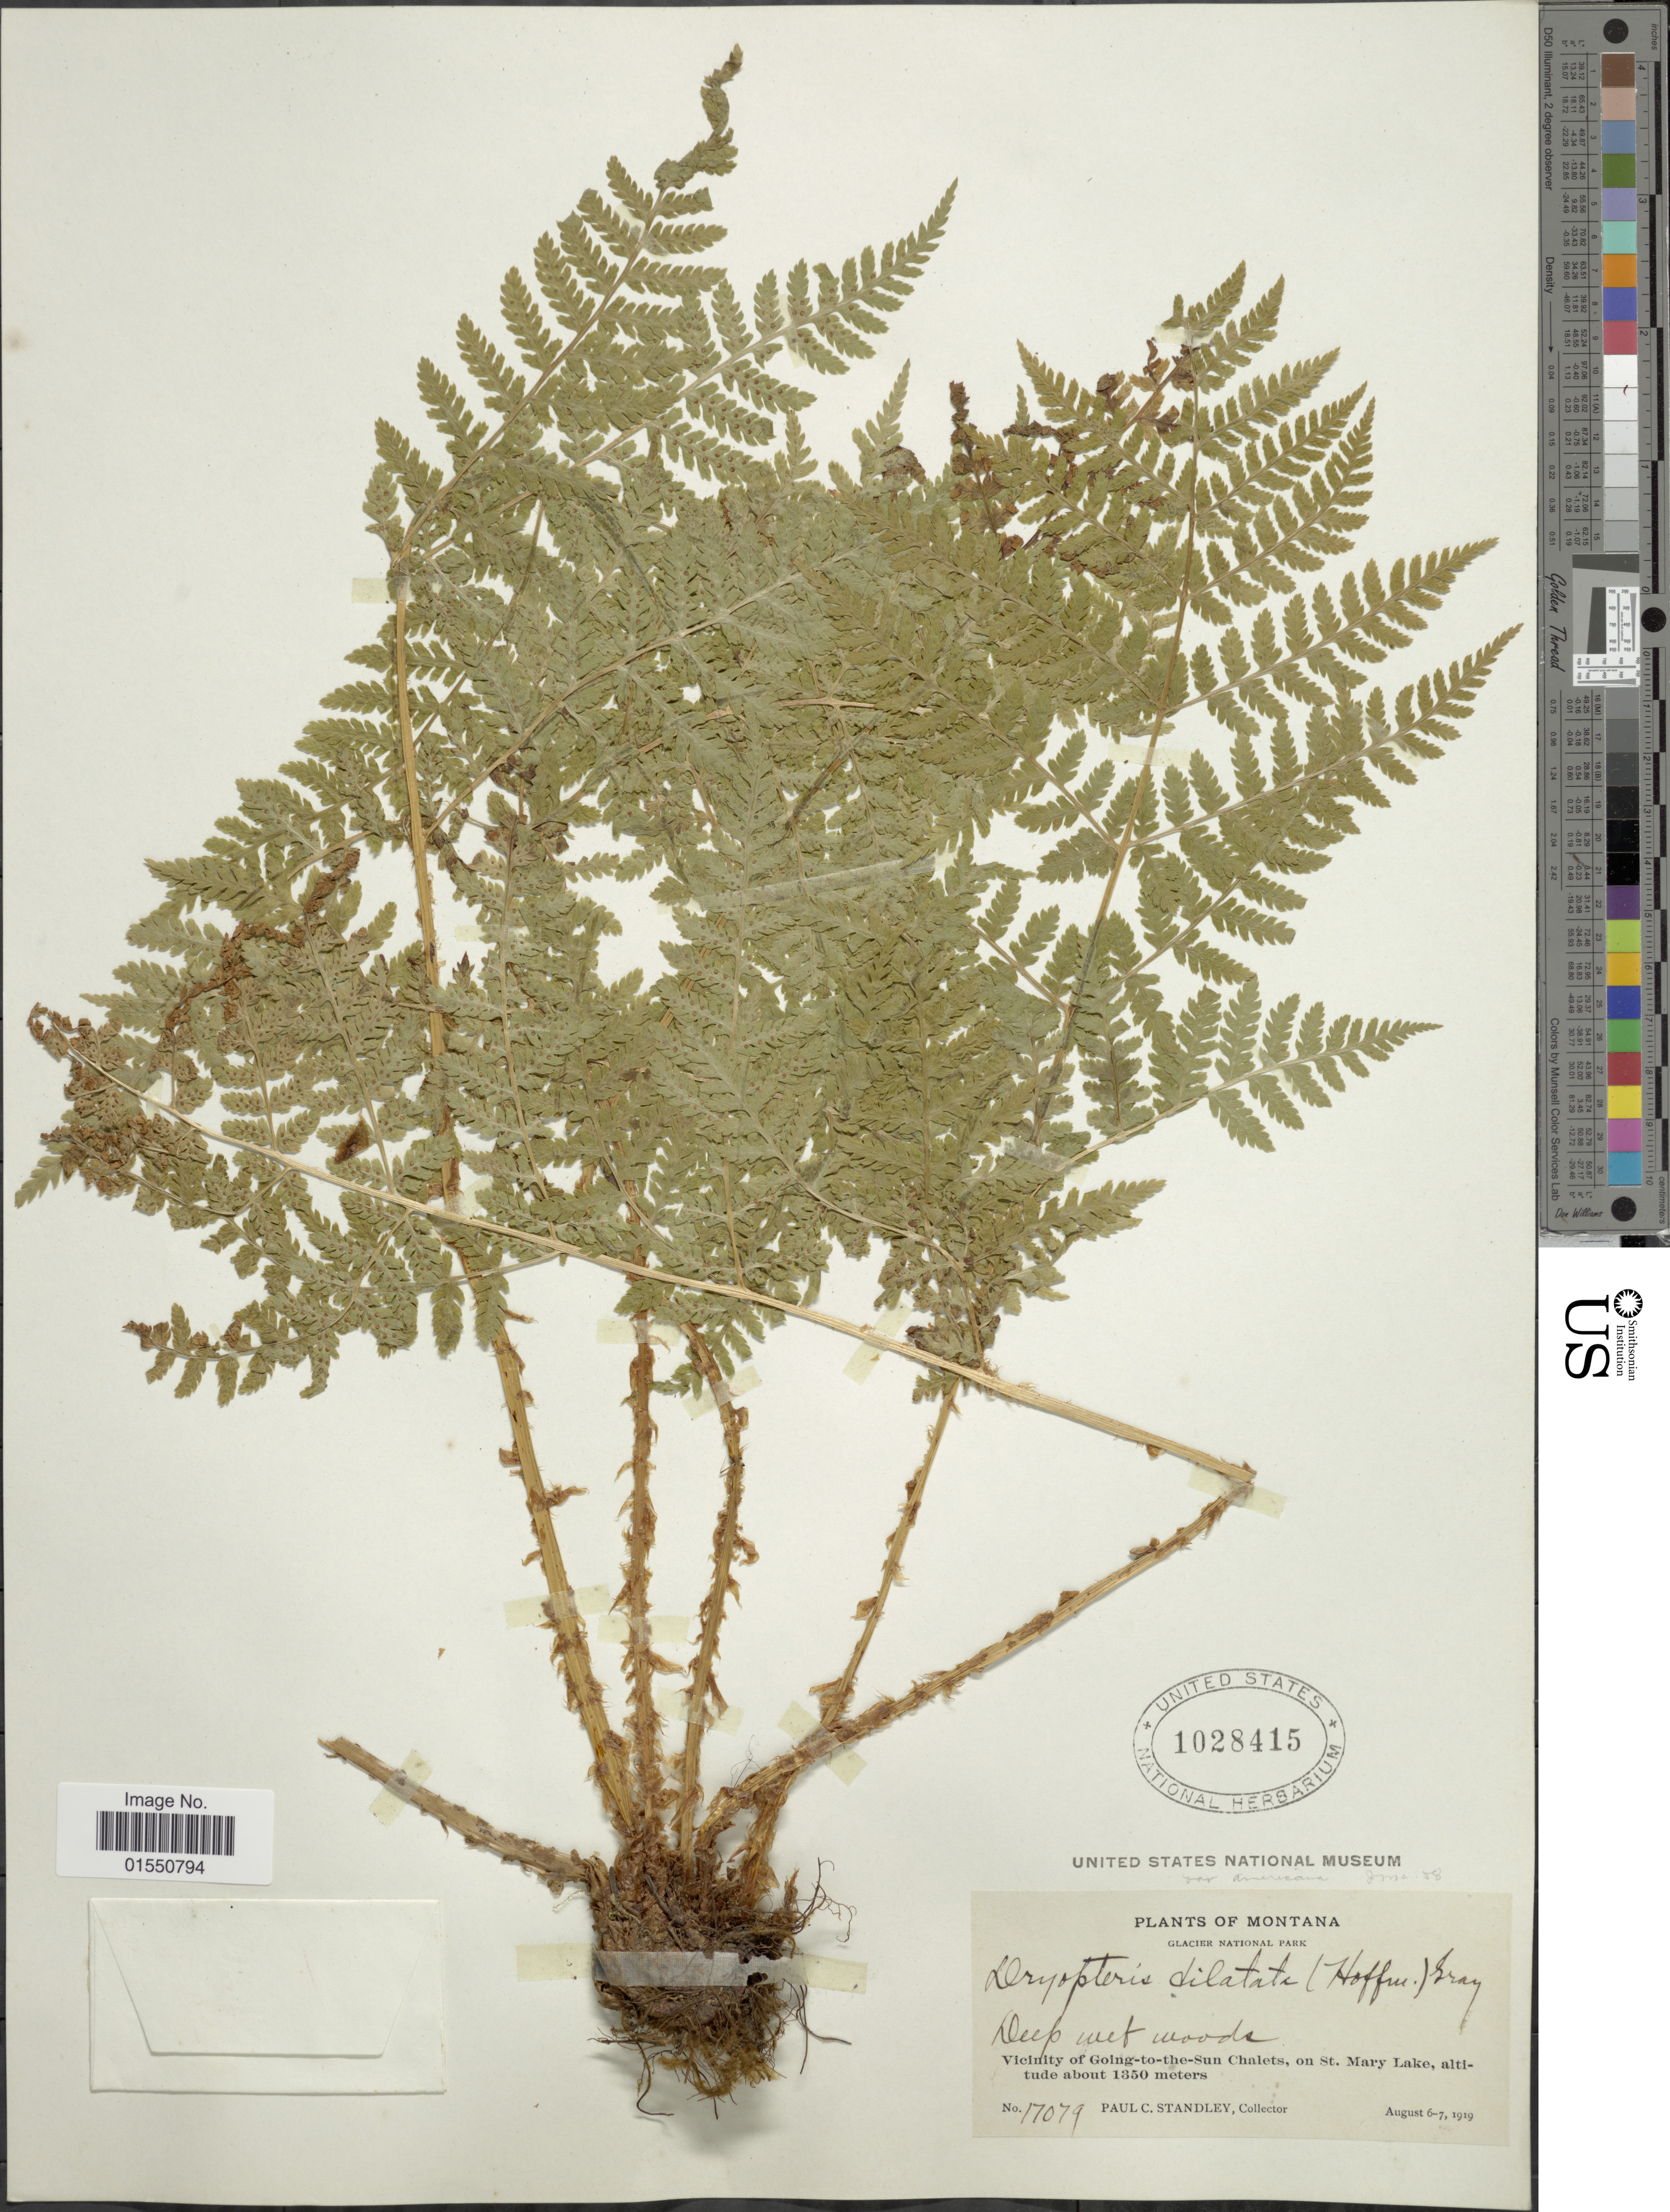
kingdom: Plantae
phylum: Tracheophyta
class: Polypodiopsida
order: Polypodiales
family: Dryopteridaceae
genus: Dryopteris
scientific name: Dryopteris expansa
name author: (C. Presl) Fraser-Jenk. & Jermy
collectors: P. C. Standley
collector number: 17079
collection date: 1919-08-06/1919-08-07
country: United States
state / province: Montana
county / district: Glacier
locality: Glacier National Park, Vicinity of Going-to-the-sun Chalets, on St. Mary Lake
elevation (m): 1350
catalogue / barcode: US 1028415